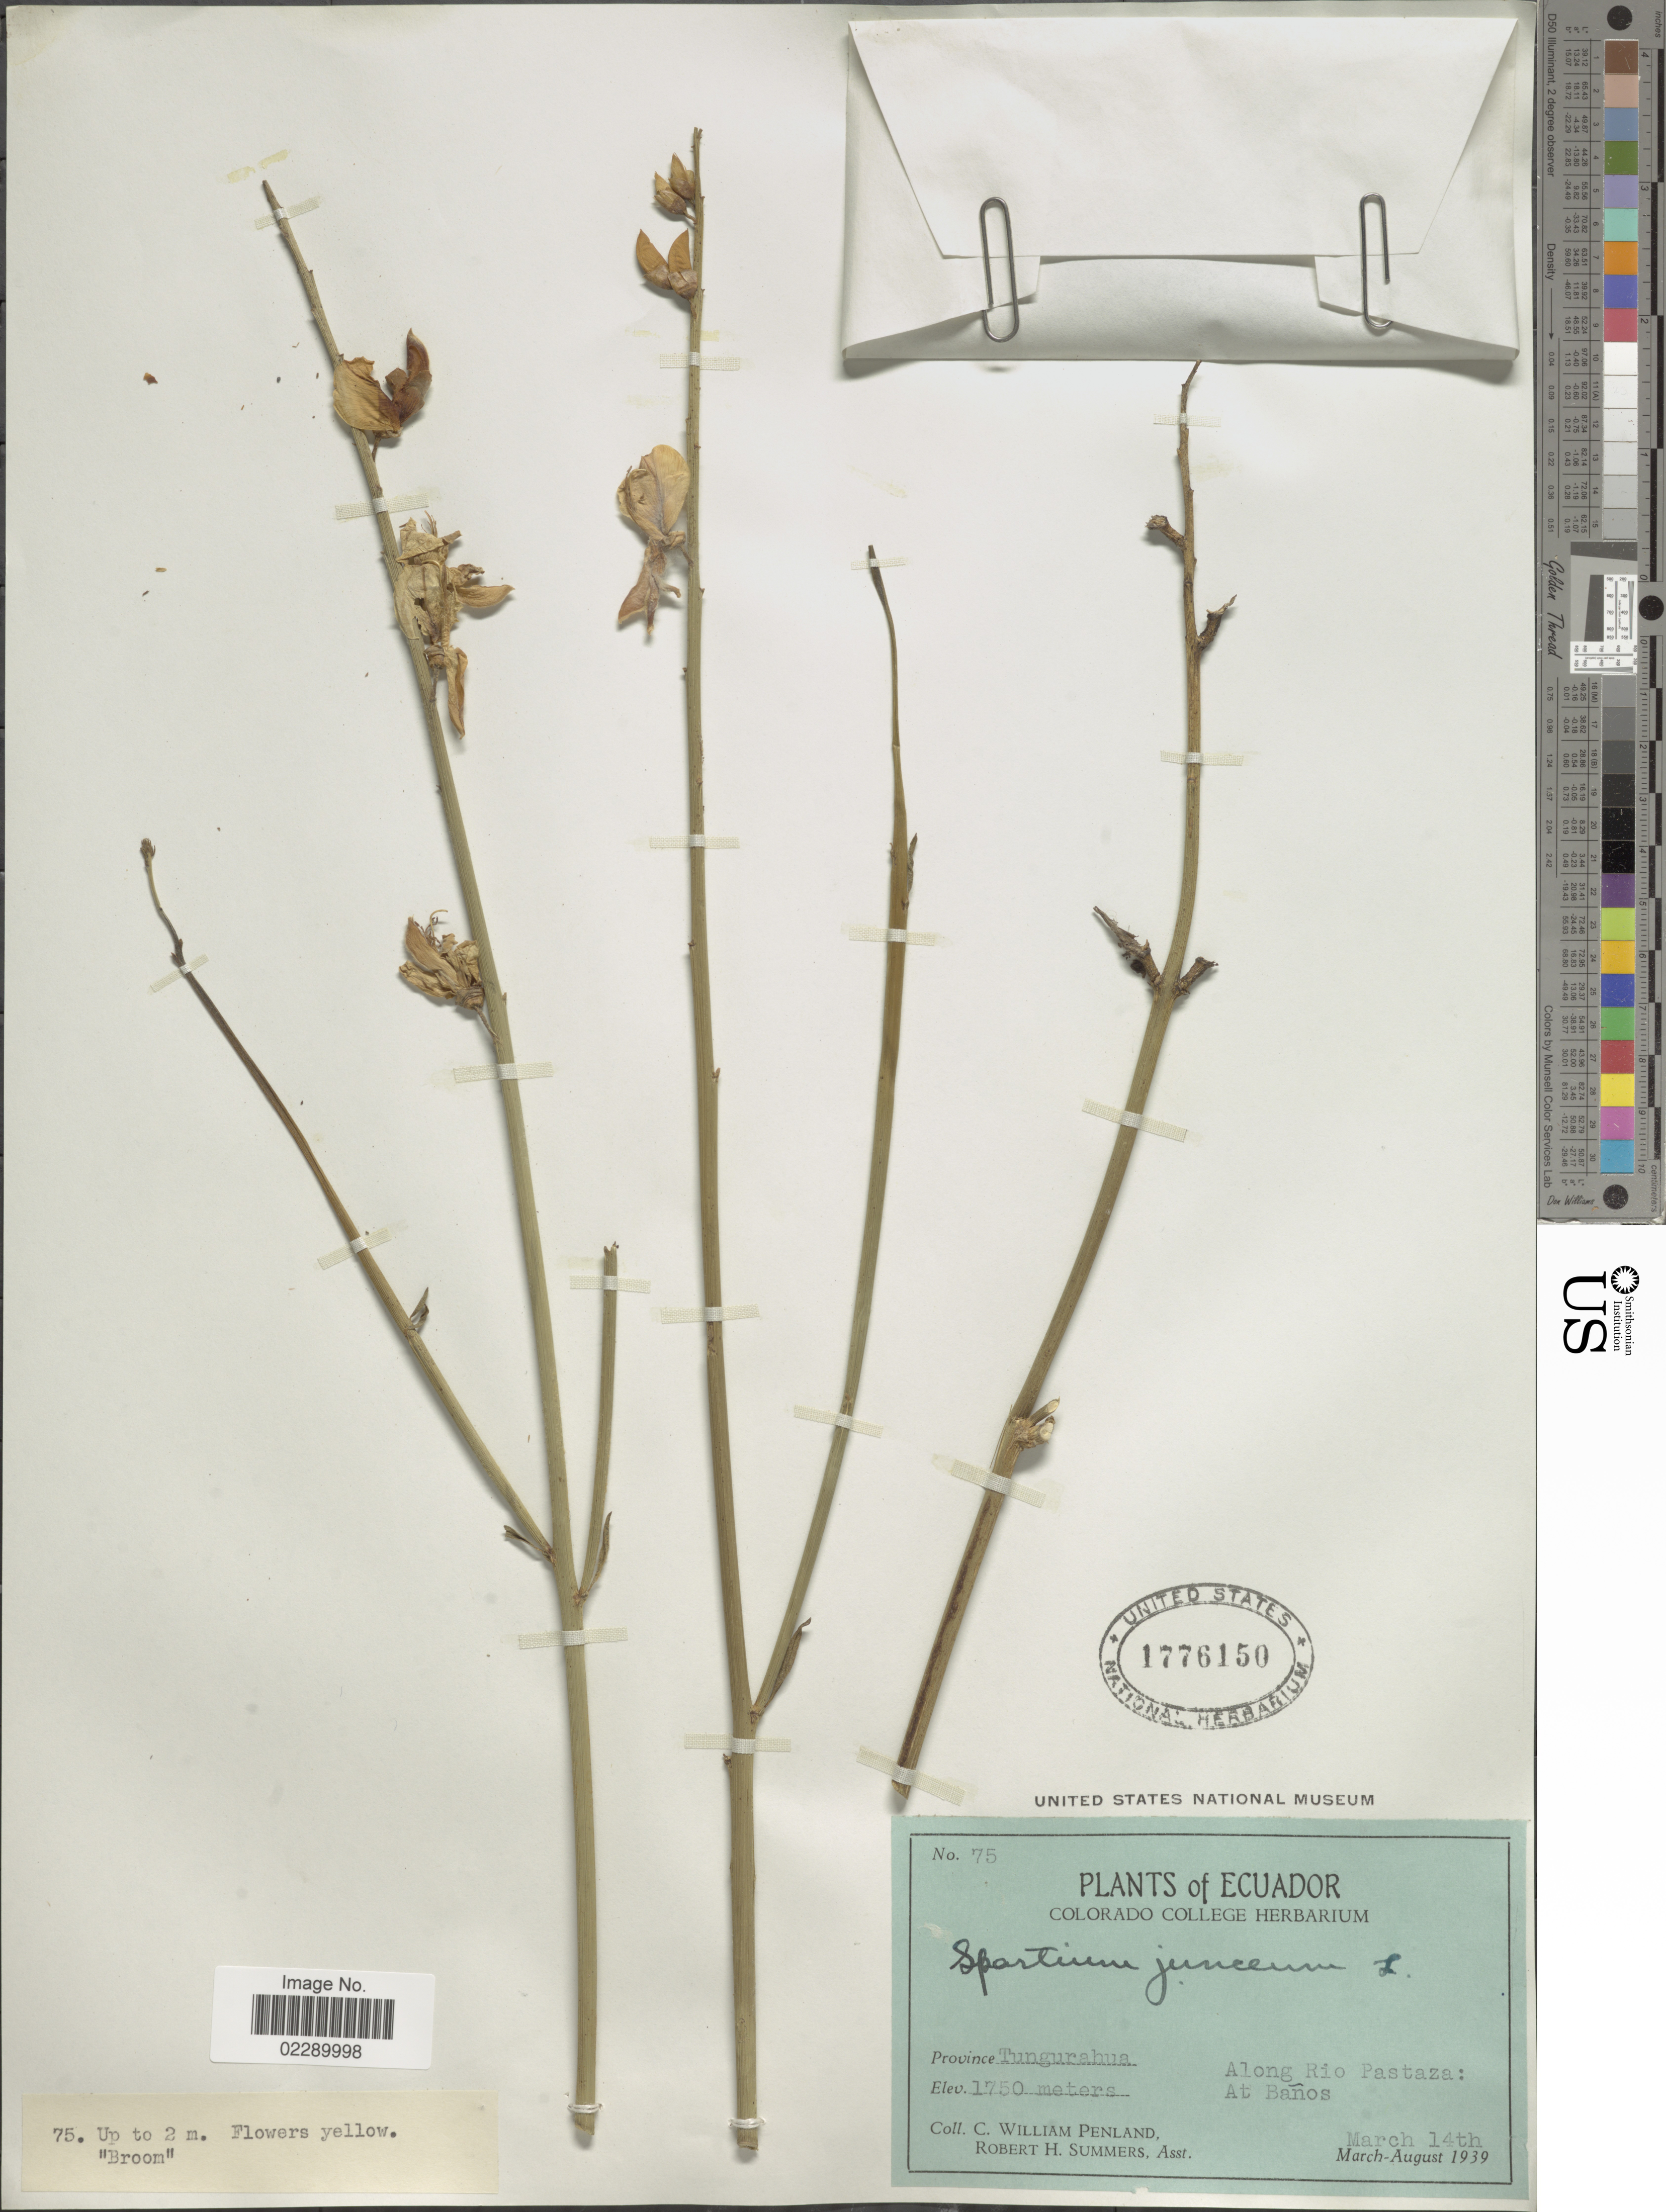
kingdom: Plantae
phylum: Tracheophyta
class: Magnoliopsida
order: Fabales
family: Fabaceae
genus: Spartium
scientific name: Spartium junceum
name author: L.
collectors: C. W. Penland & R. Summers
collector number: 75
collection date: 1939-03-14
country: Ecuador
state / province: Tungurahua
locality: Province Tungurahua. Along Rio Pastaza: At Baños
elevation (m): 1750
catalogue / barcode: US 1776150